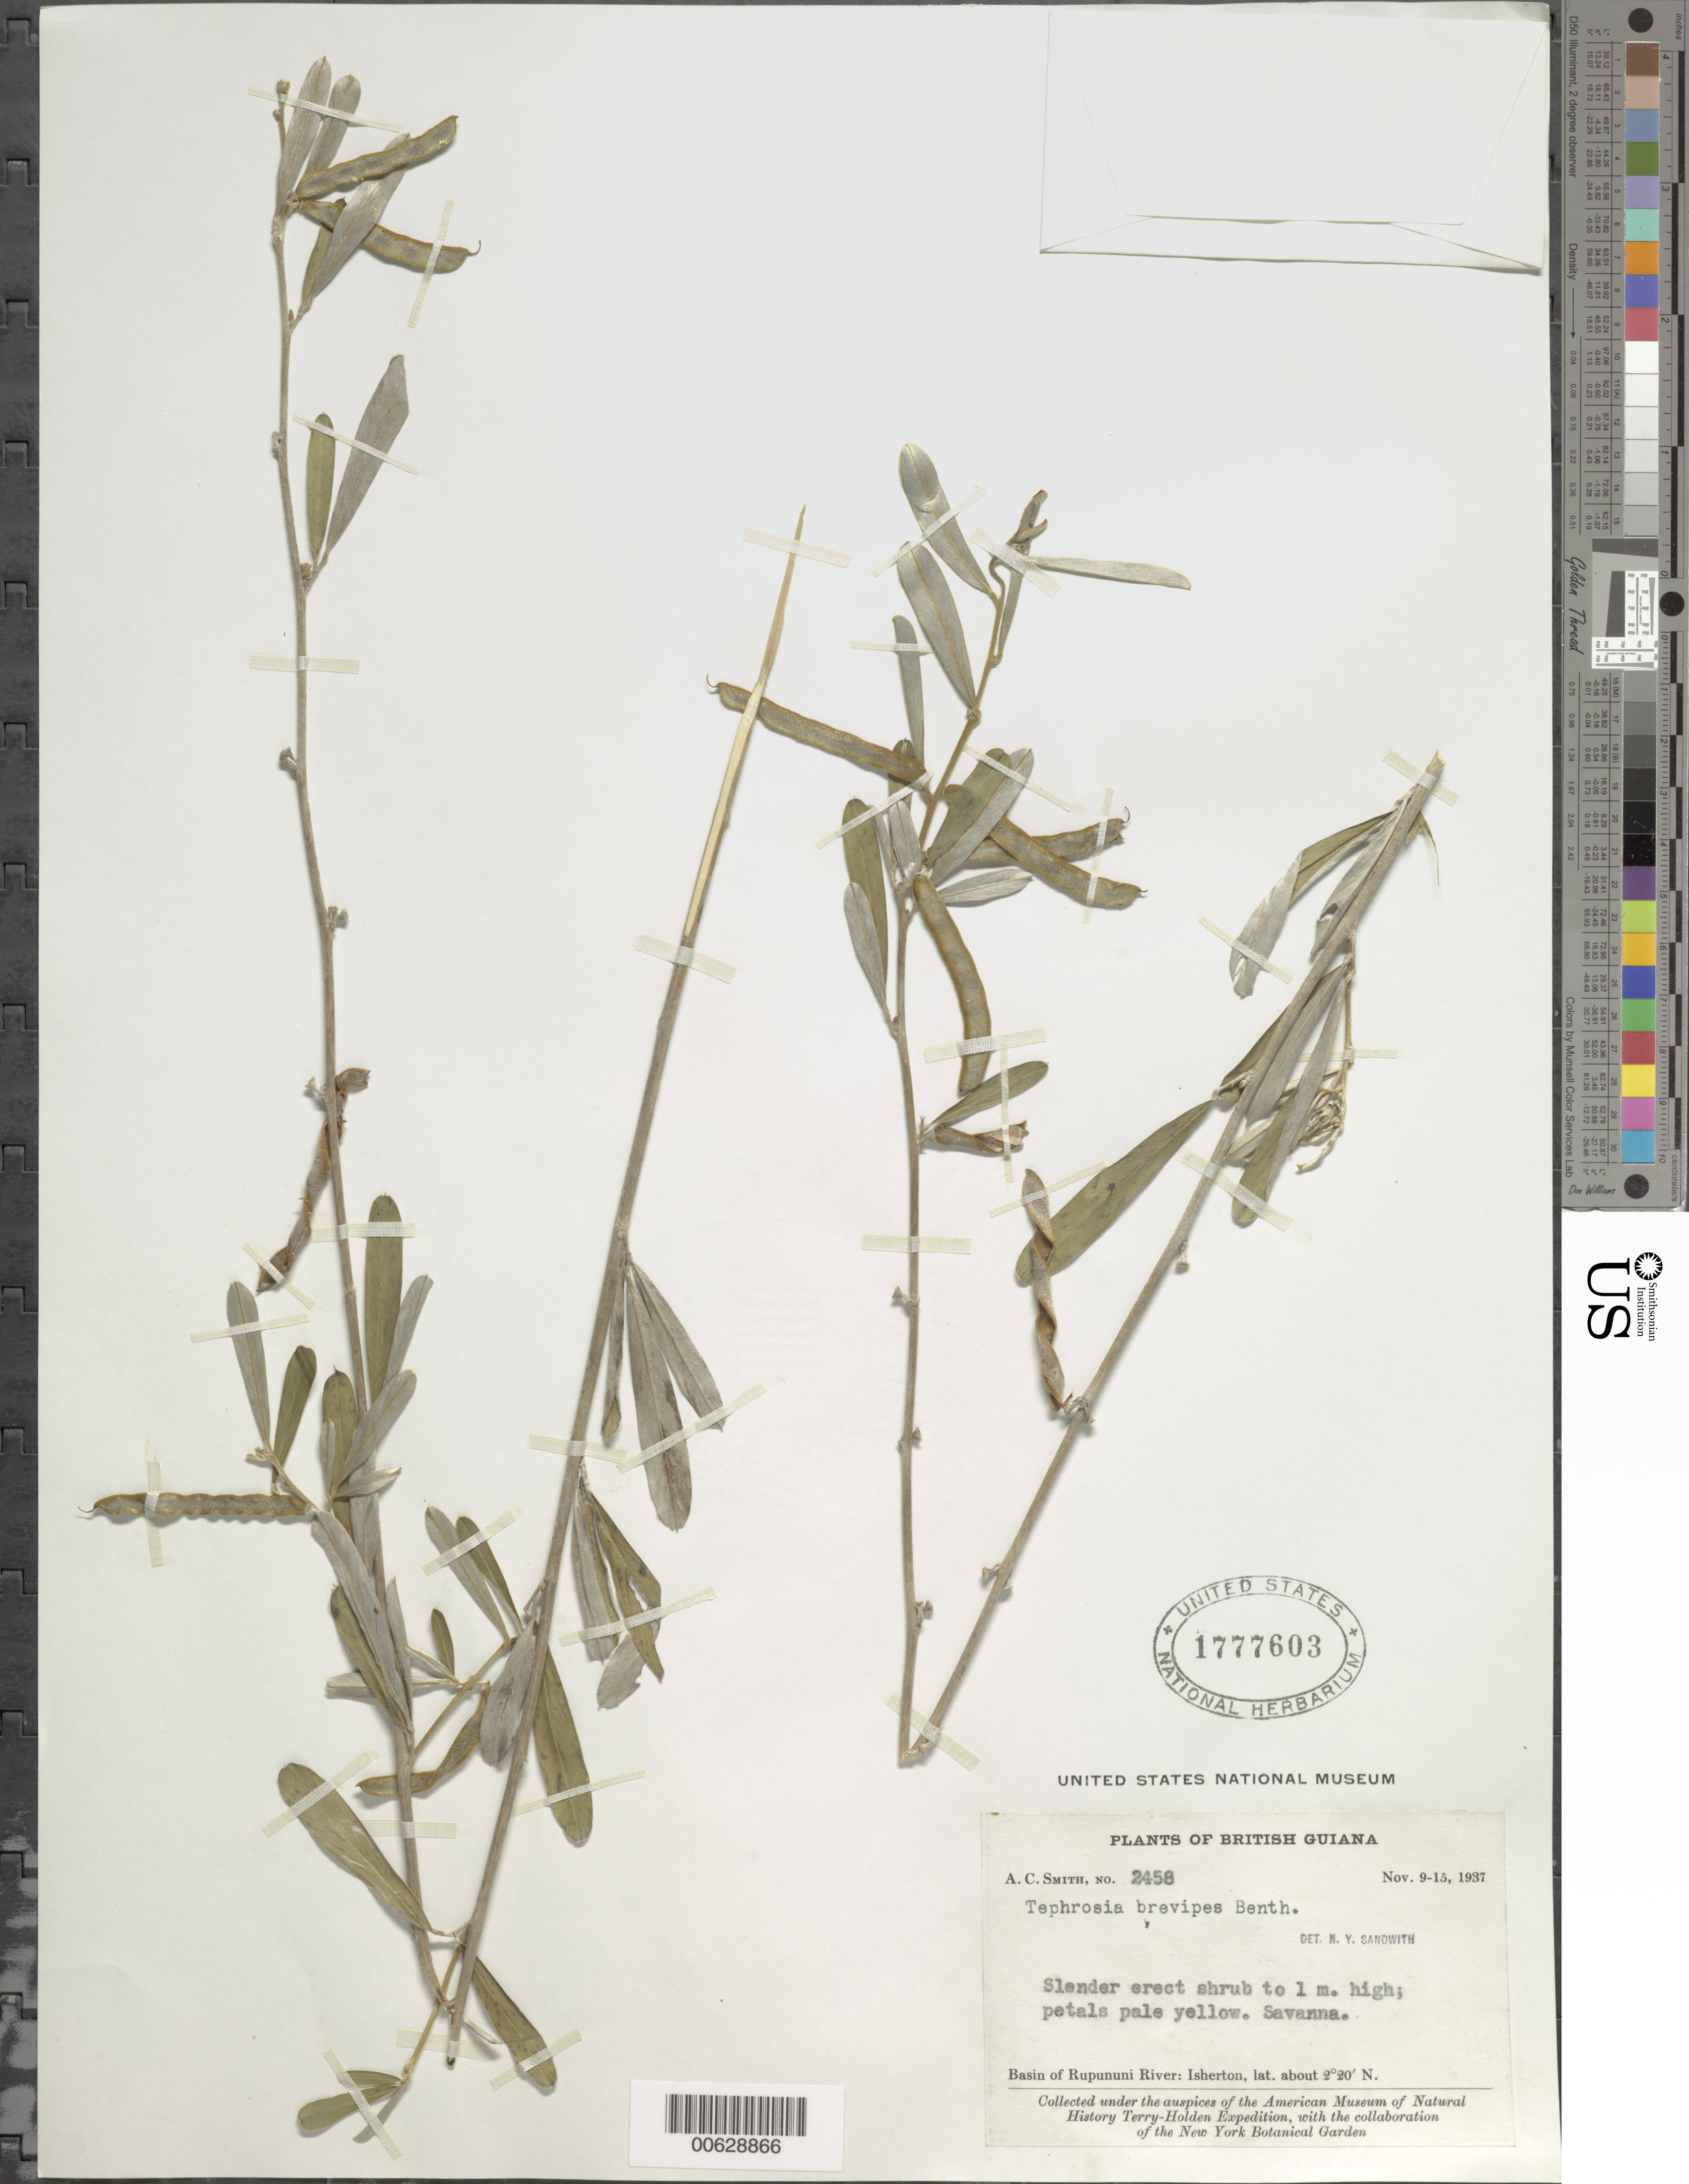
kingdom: Plantae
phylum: Tracheophyta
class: Magnoliopsida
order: Fabales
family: Fabaceae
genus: Tephrosia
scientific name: Tephrosia sessiliflora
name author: (Poir.) Hassl.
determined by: Sandwith, N. Y.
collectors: A. C. Smith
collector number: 2458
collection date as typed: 9-Nov-37 to 15-Nov-37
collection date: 1937-11-09/1937-11-15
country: Guyana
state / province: U. Takutu-U. Essequibo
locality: Isherton, basin of Rupununi River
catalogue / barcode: US 1777603